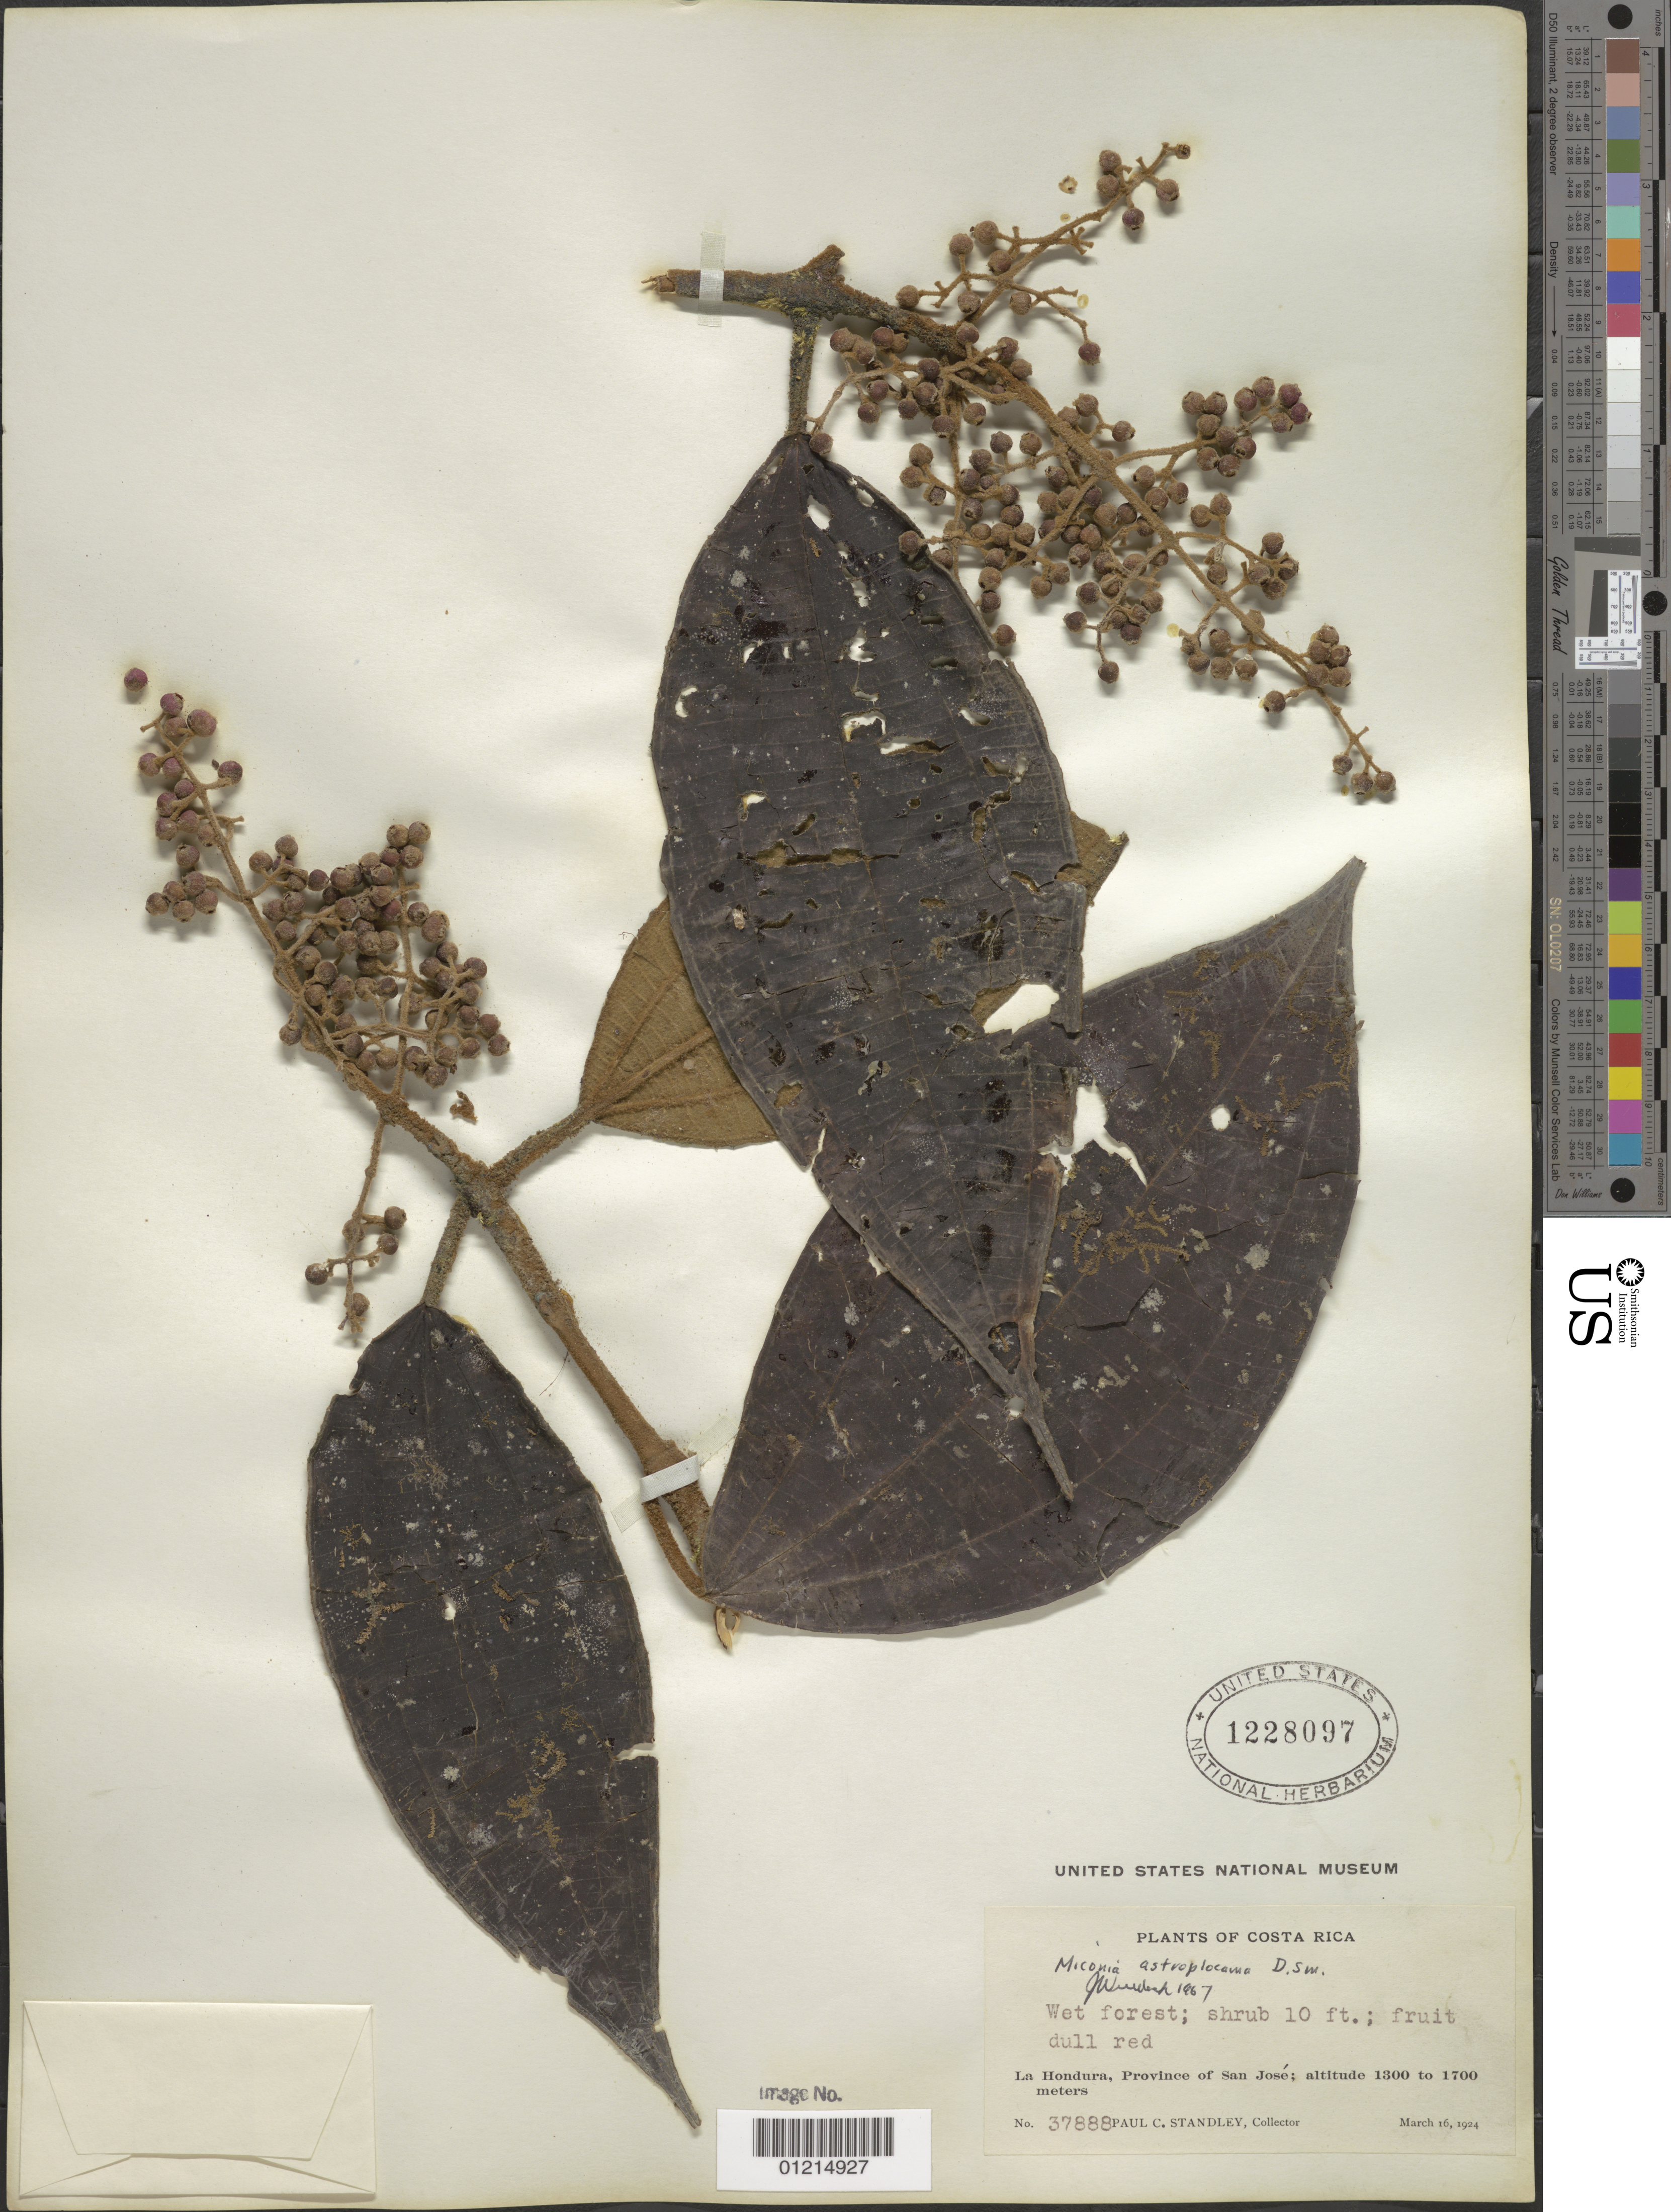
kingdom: Plantae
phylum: Tracheophyta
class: Magnoliopsida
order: Myrtales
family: Melastomataceae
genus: Miconia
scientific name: Miconia astroplocama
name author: Donn. Sm.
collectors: P. C. Standley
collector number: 37888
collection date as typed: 16 Mar 1924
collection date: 1924-03-16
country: Costa Rica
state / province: San José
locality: La Hondura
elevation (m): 1300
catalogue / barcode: US 1228097